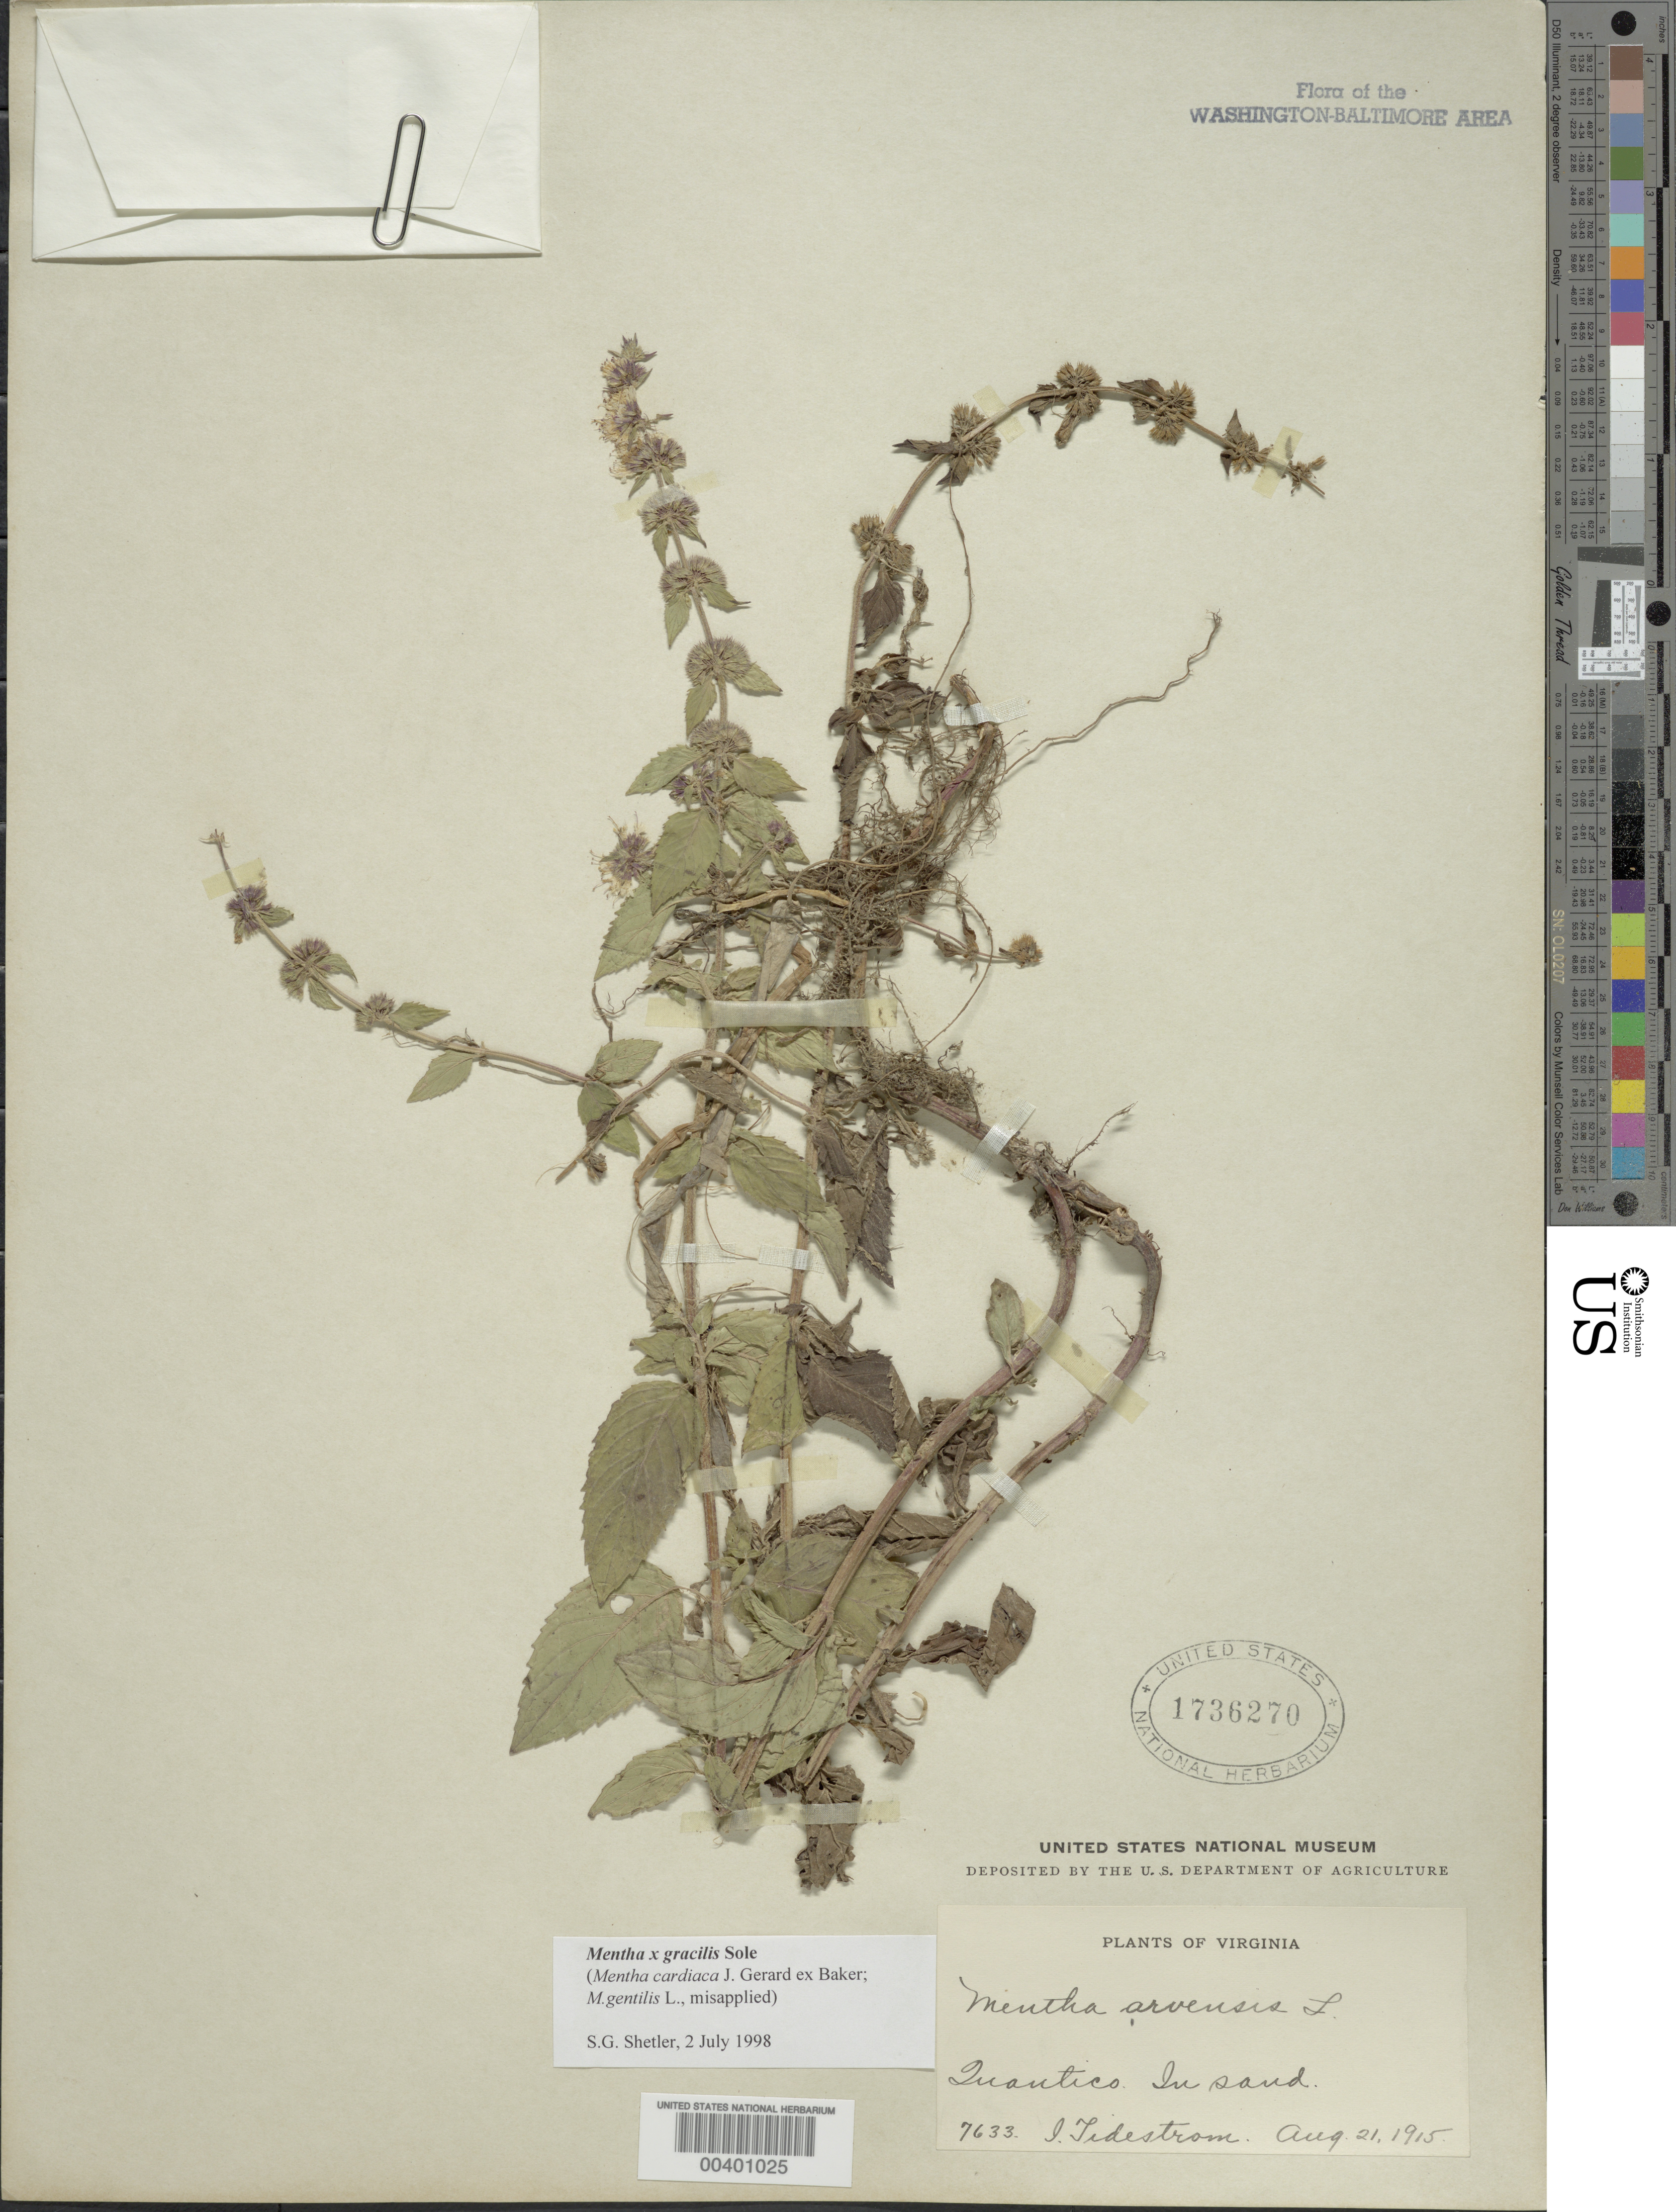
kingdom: Plantae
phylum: Tracheophyta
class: Magnoliopsida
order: Lamiales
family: Lamiaceae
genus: Mentha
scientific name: Mentha x gracilis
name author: Sole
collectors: I. F. Tidestrom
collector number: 7633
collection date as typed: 21 Aug 1915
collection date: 1915-08-21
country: United States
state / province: Virginia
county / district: Prince William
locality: Quantico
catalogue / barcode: US 1736270